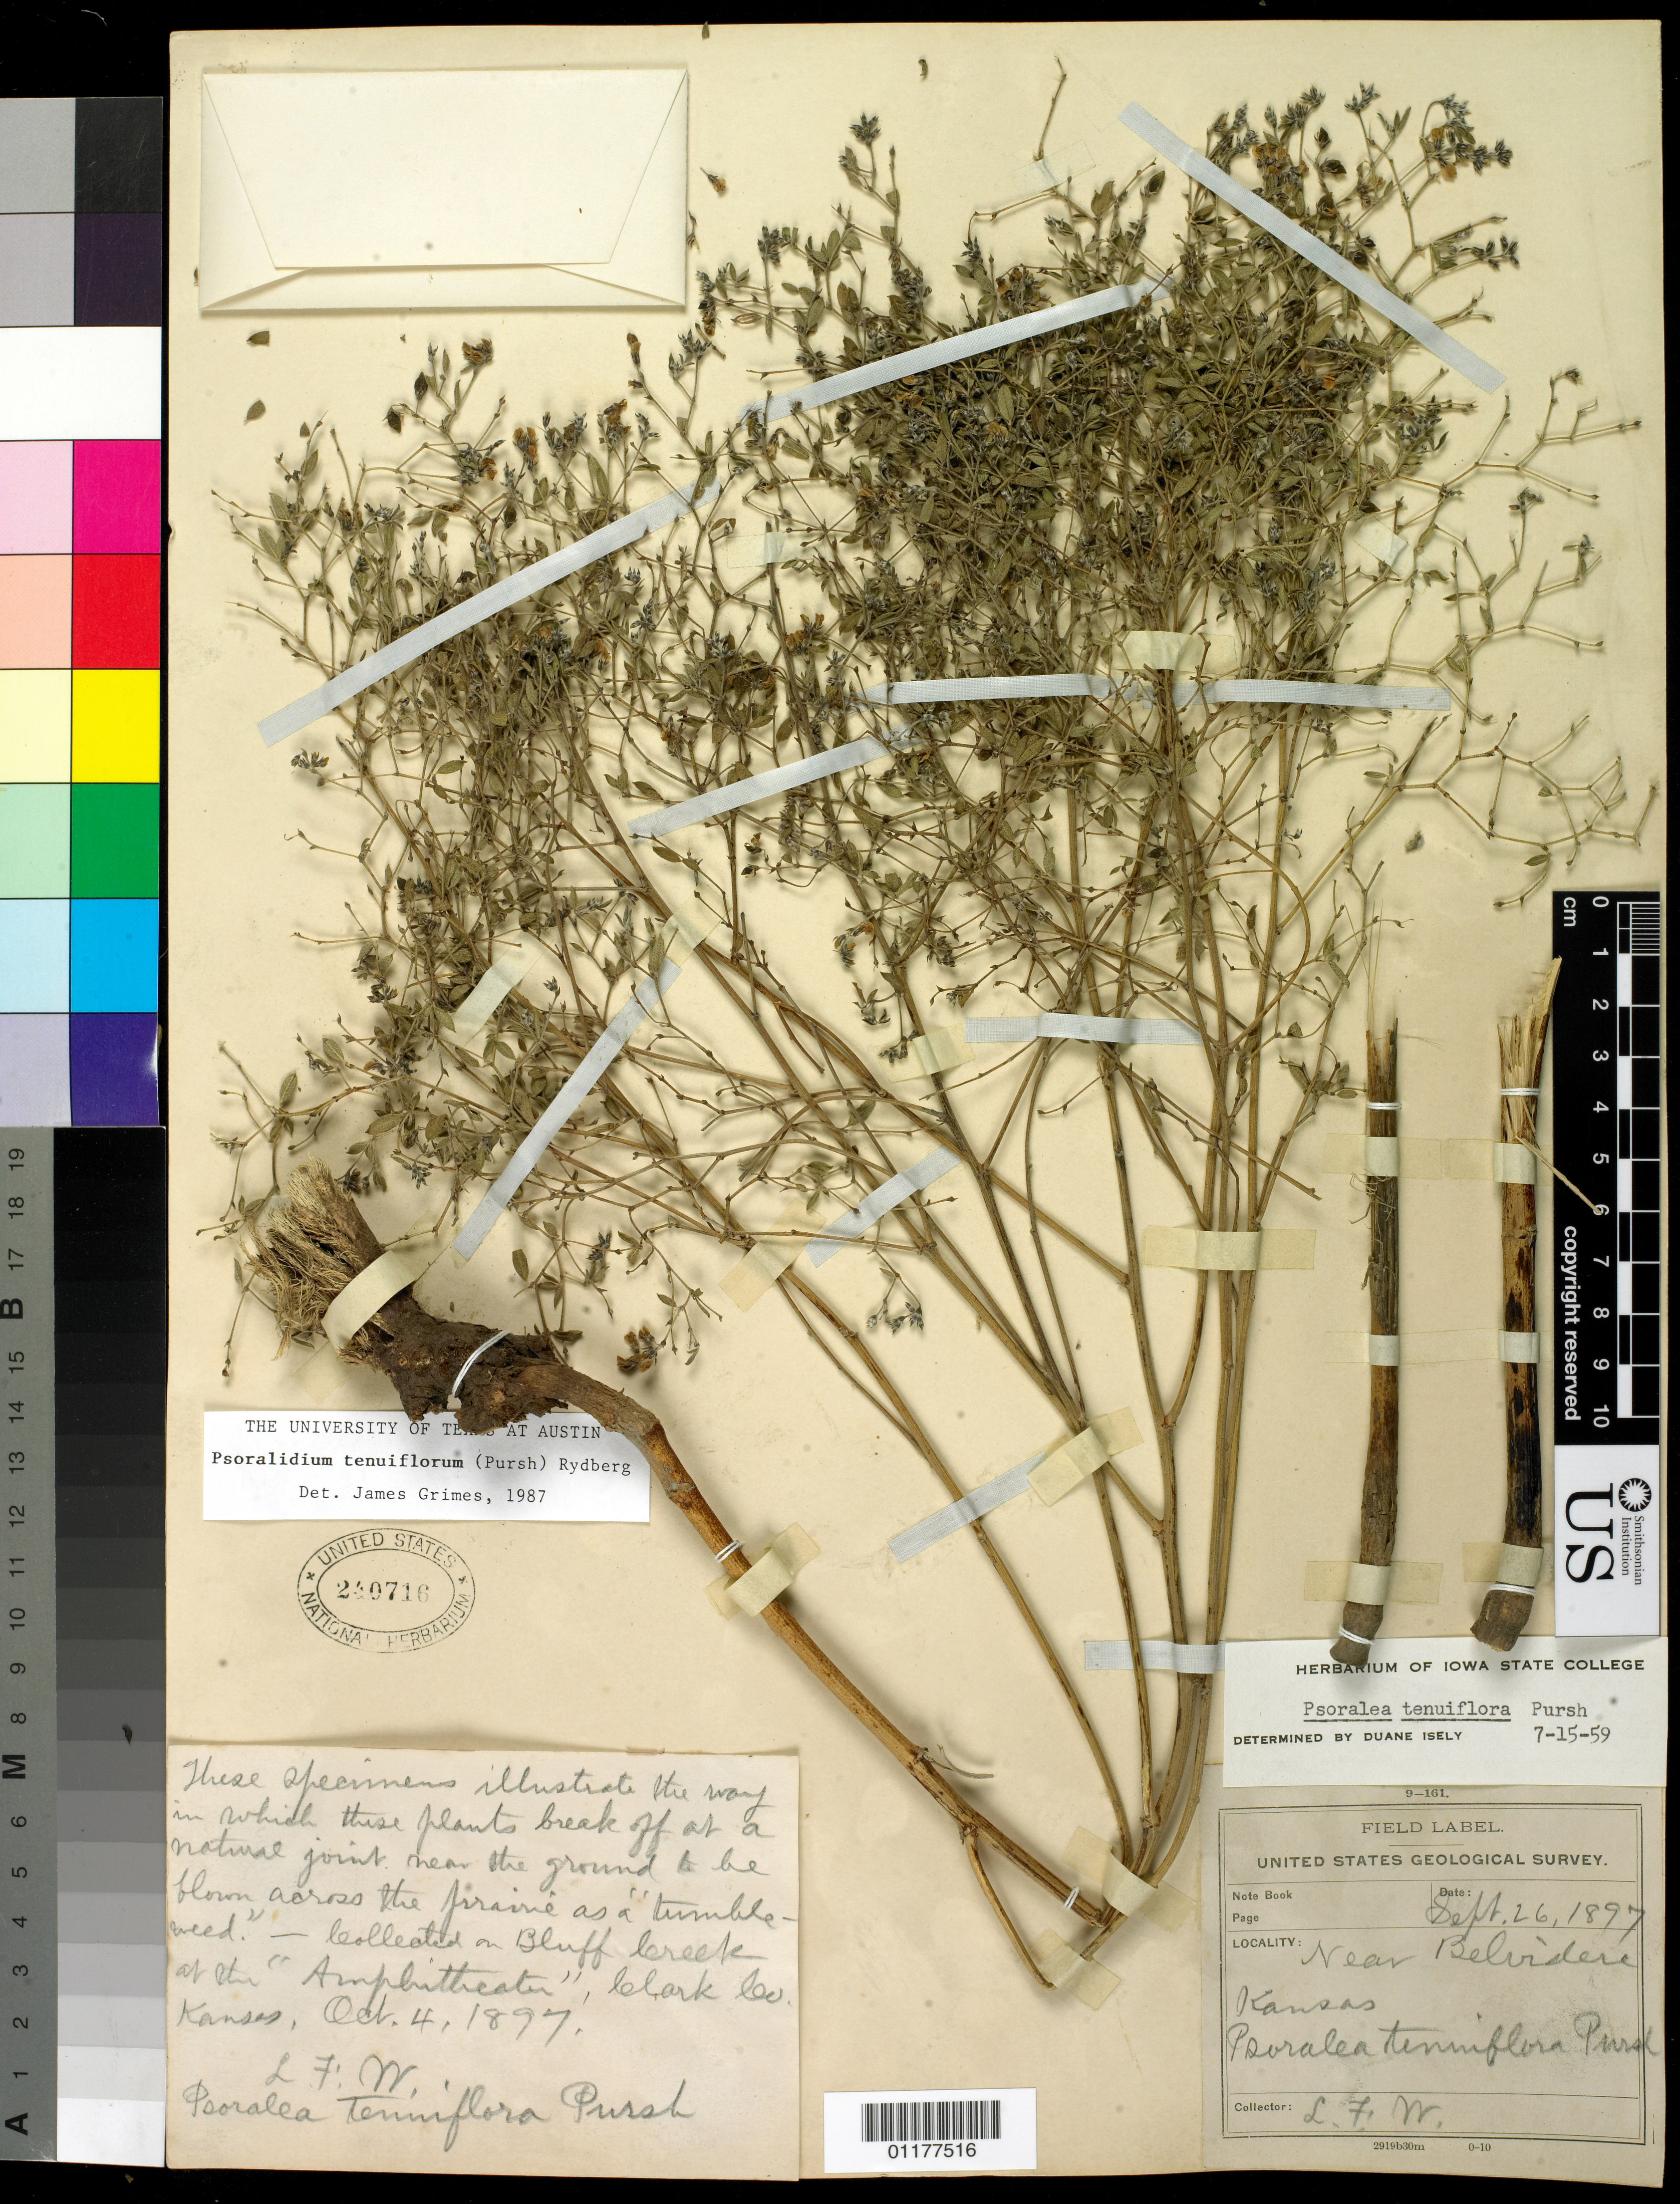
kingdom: Plantae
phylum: Tracheophyta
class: Magnoliopsida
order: Fabales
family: Fabaceae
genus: Psoralidium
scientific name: Psoralidium tenuiflorum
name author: (Pursh) Rydb.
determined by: Grimes, J.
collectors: L. F. Ward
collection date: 1897-09-26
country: United States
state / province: Kansas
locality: Belvedere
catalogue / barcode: US 240716